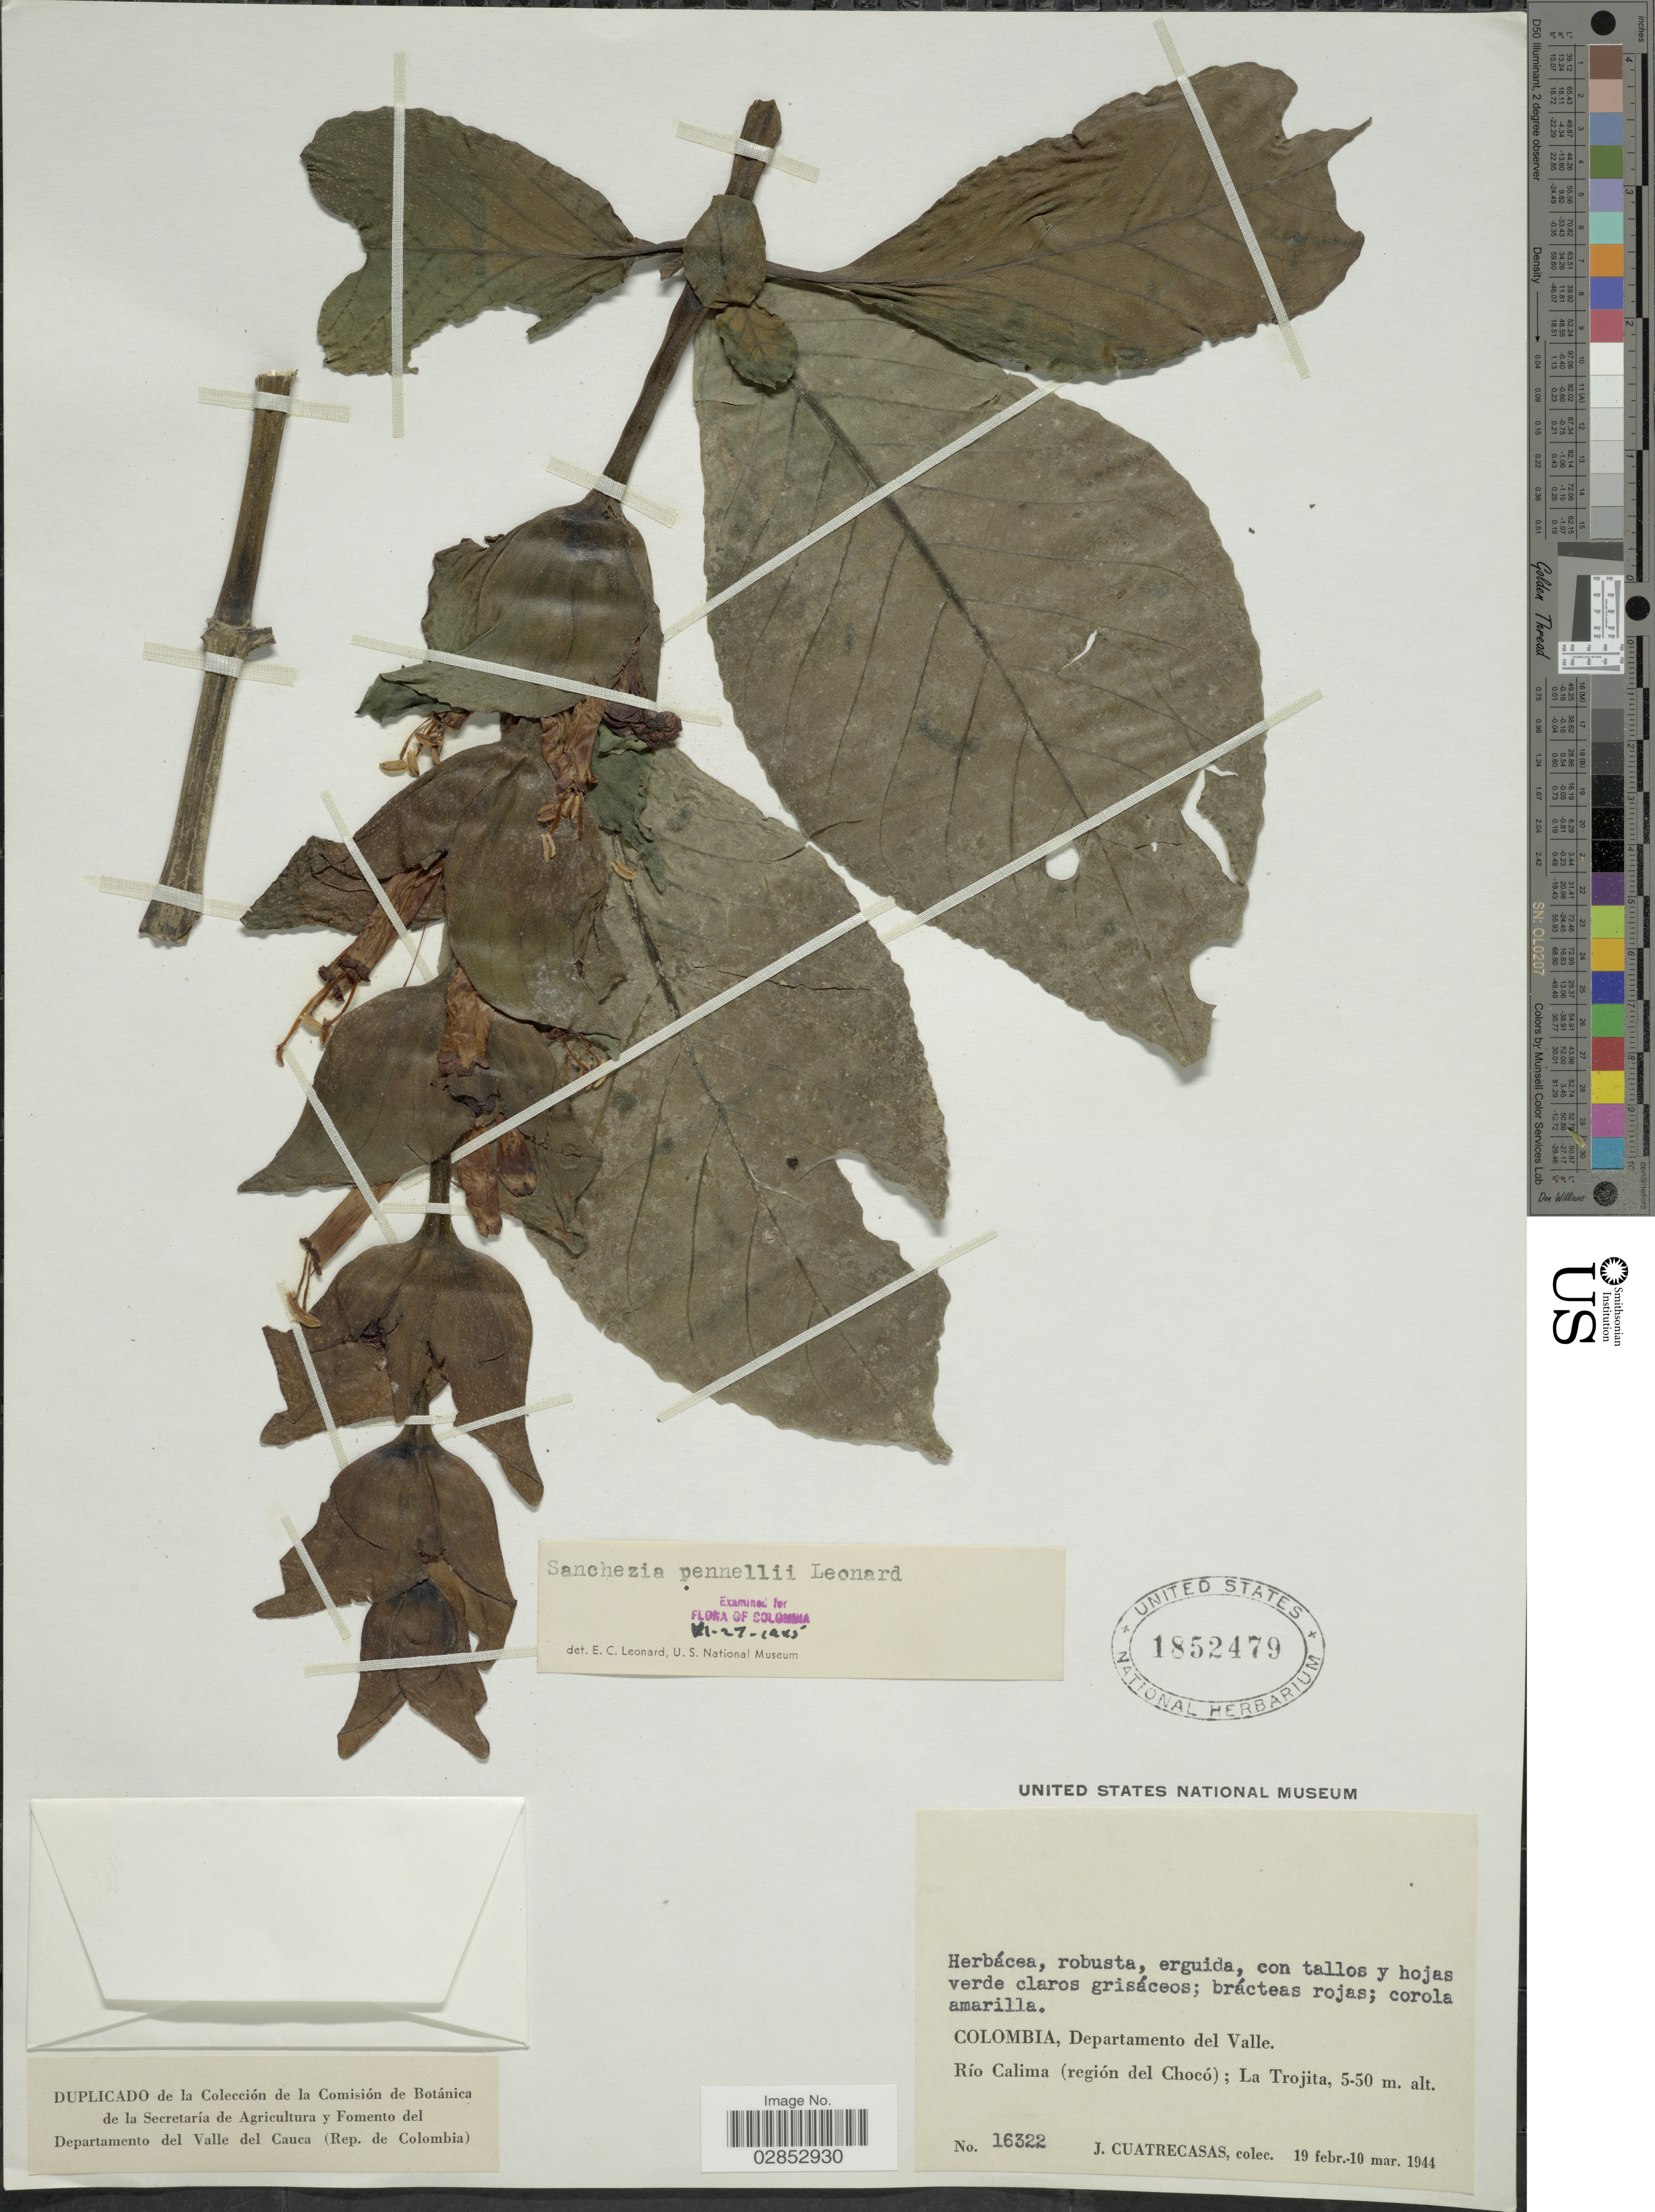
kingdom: Plantae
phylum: Tracheophyta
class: Magnoliopsida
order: Lamiales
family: Acanthaceae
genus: Sanchezia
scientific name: Sanchezia macrocnemis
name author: (Nees) Wassh.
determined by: Azevedo, Igor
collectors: J. Cuatrecasas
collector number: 16322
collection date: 1944-02-19/1944-03-10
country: Colombia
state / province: Valle del Cauca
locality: Departamento del Valle. Río Calima (región del Chocó); La Trojita.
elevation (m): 5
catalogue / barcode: US 1852479